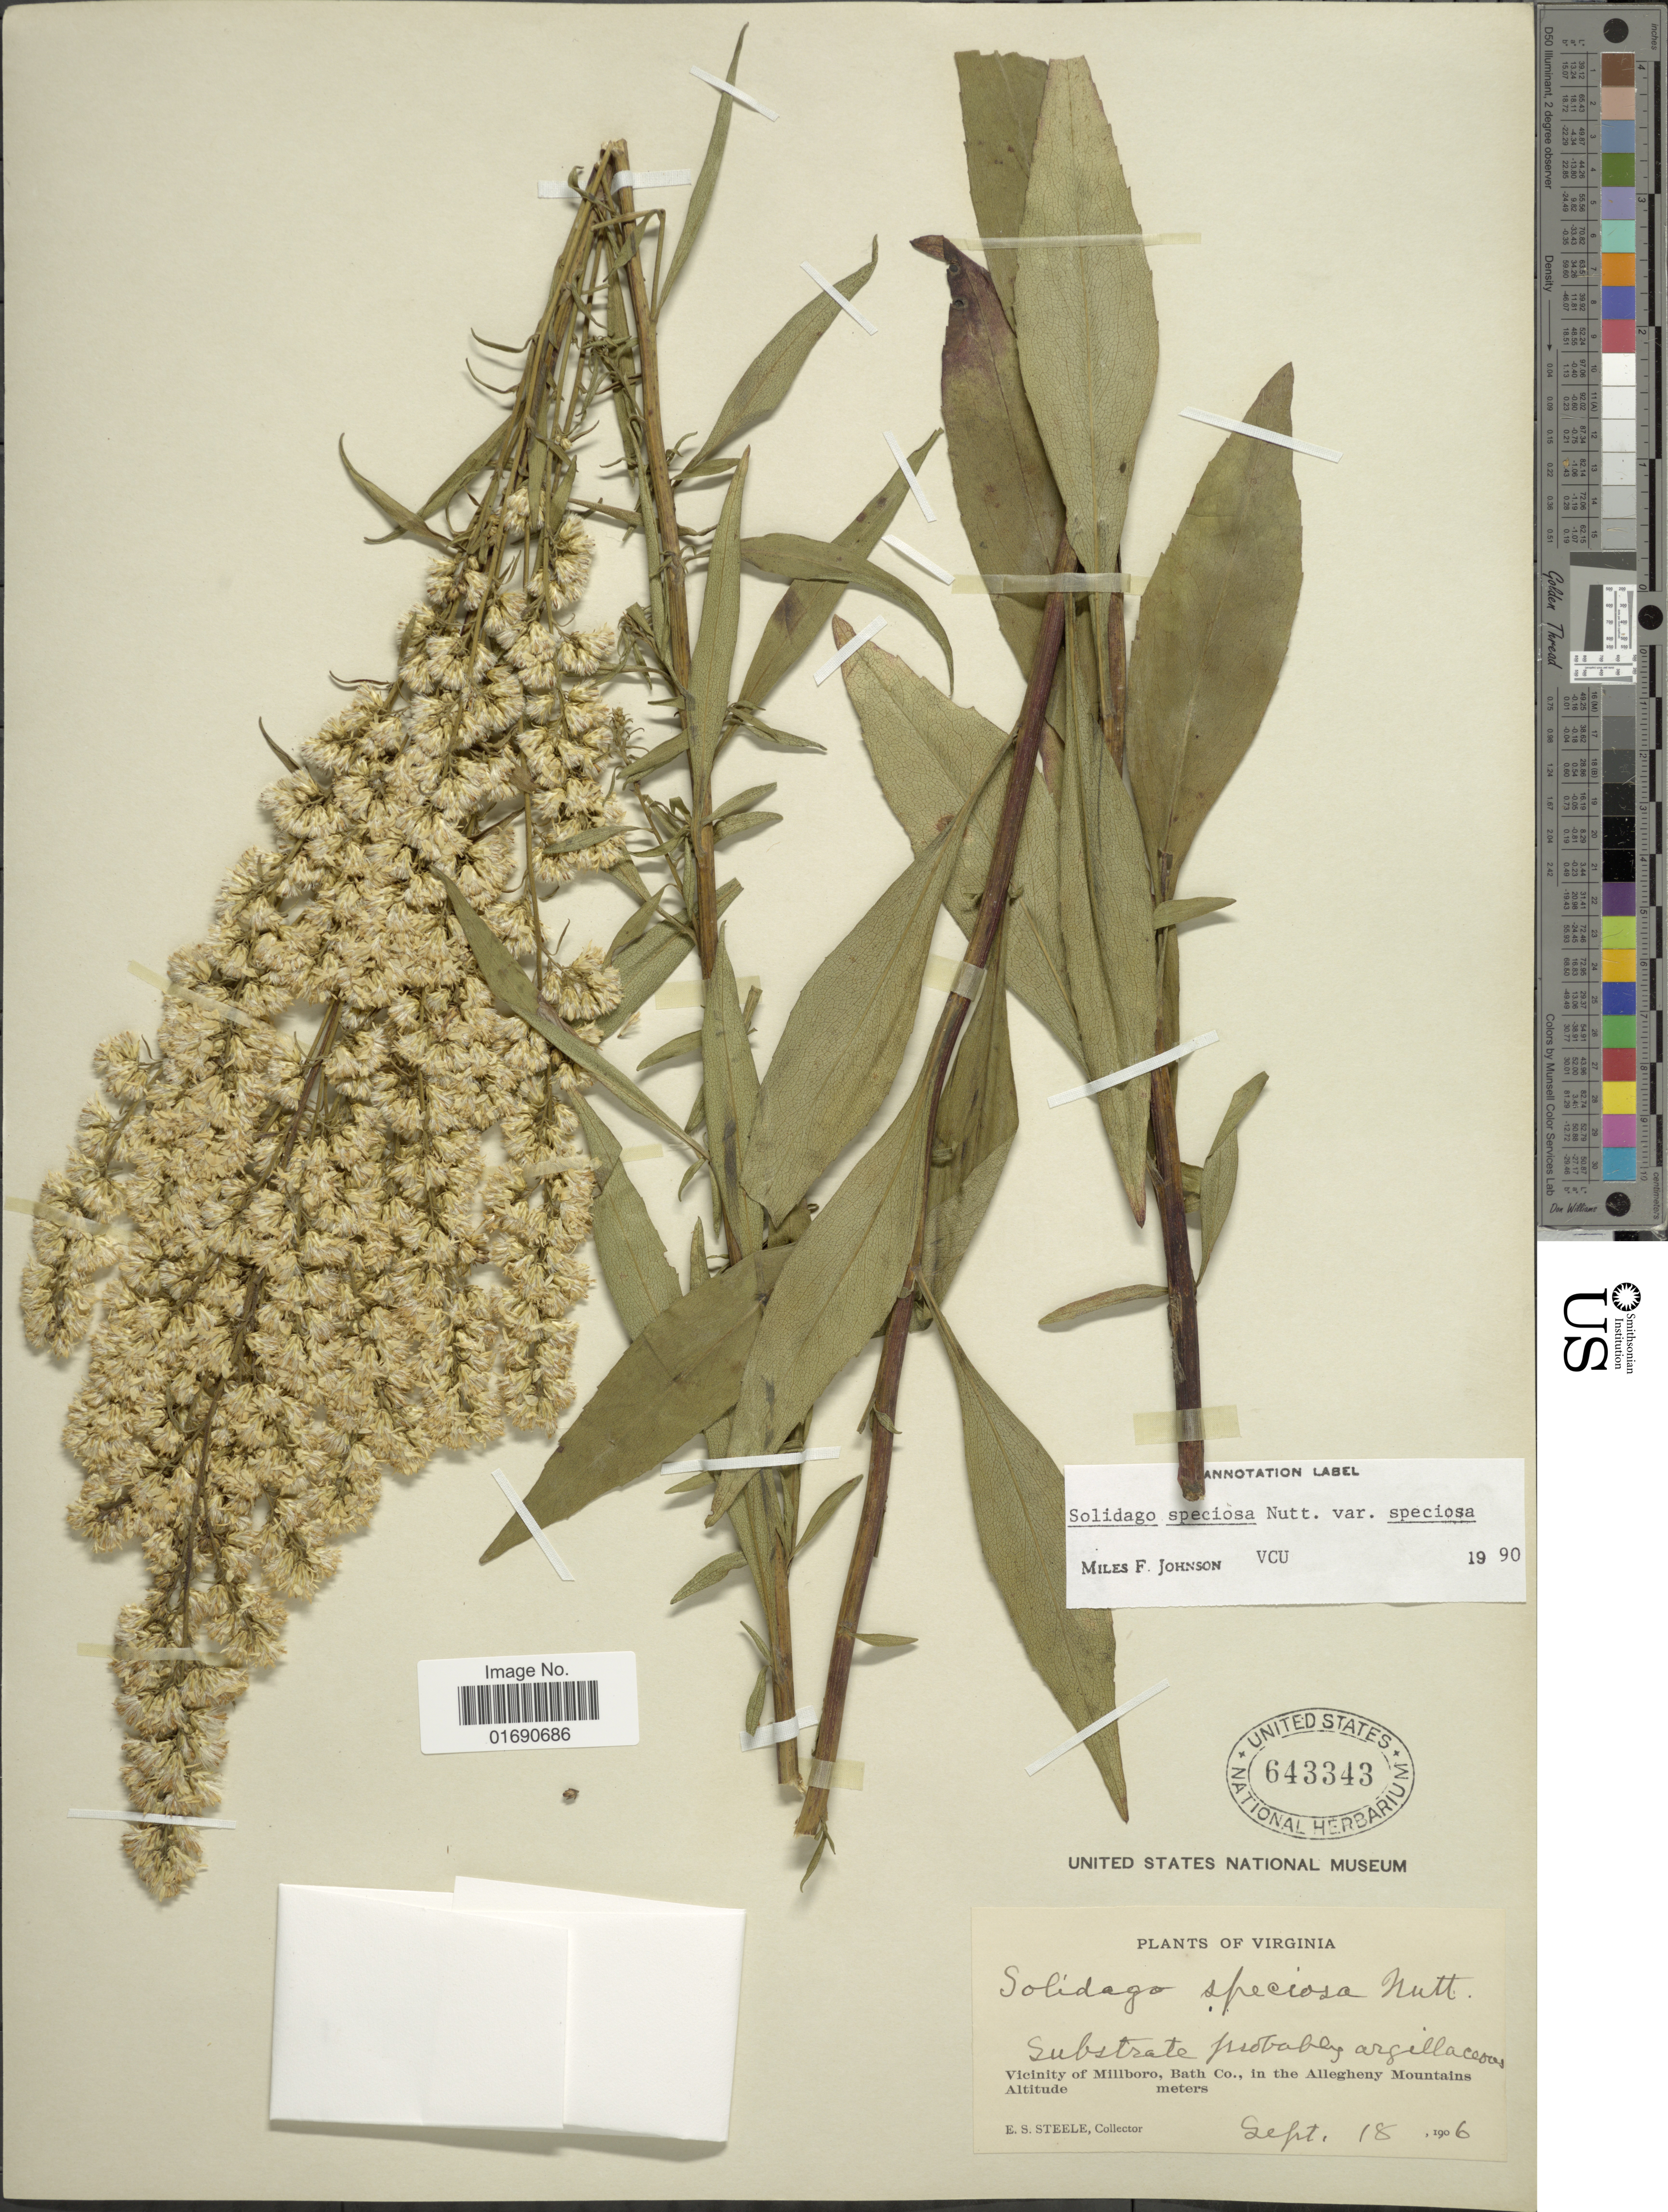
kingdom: Plantae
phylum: Tracheophyta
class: Magnoliopsida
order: Asterales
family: Asteraceae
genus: Solidago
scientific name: Solidago speciosa var. speciosa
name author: Nutt.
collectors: E. Steele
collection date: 1906-09-18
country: United States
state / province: Virginia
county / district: Bath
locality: Substrate probably argillaceous, Vicinity of Millboro, Bath Co., in the Allegheny Mountains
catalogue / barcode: US 643343